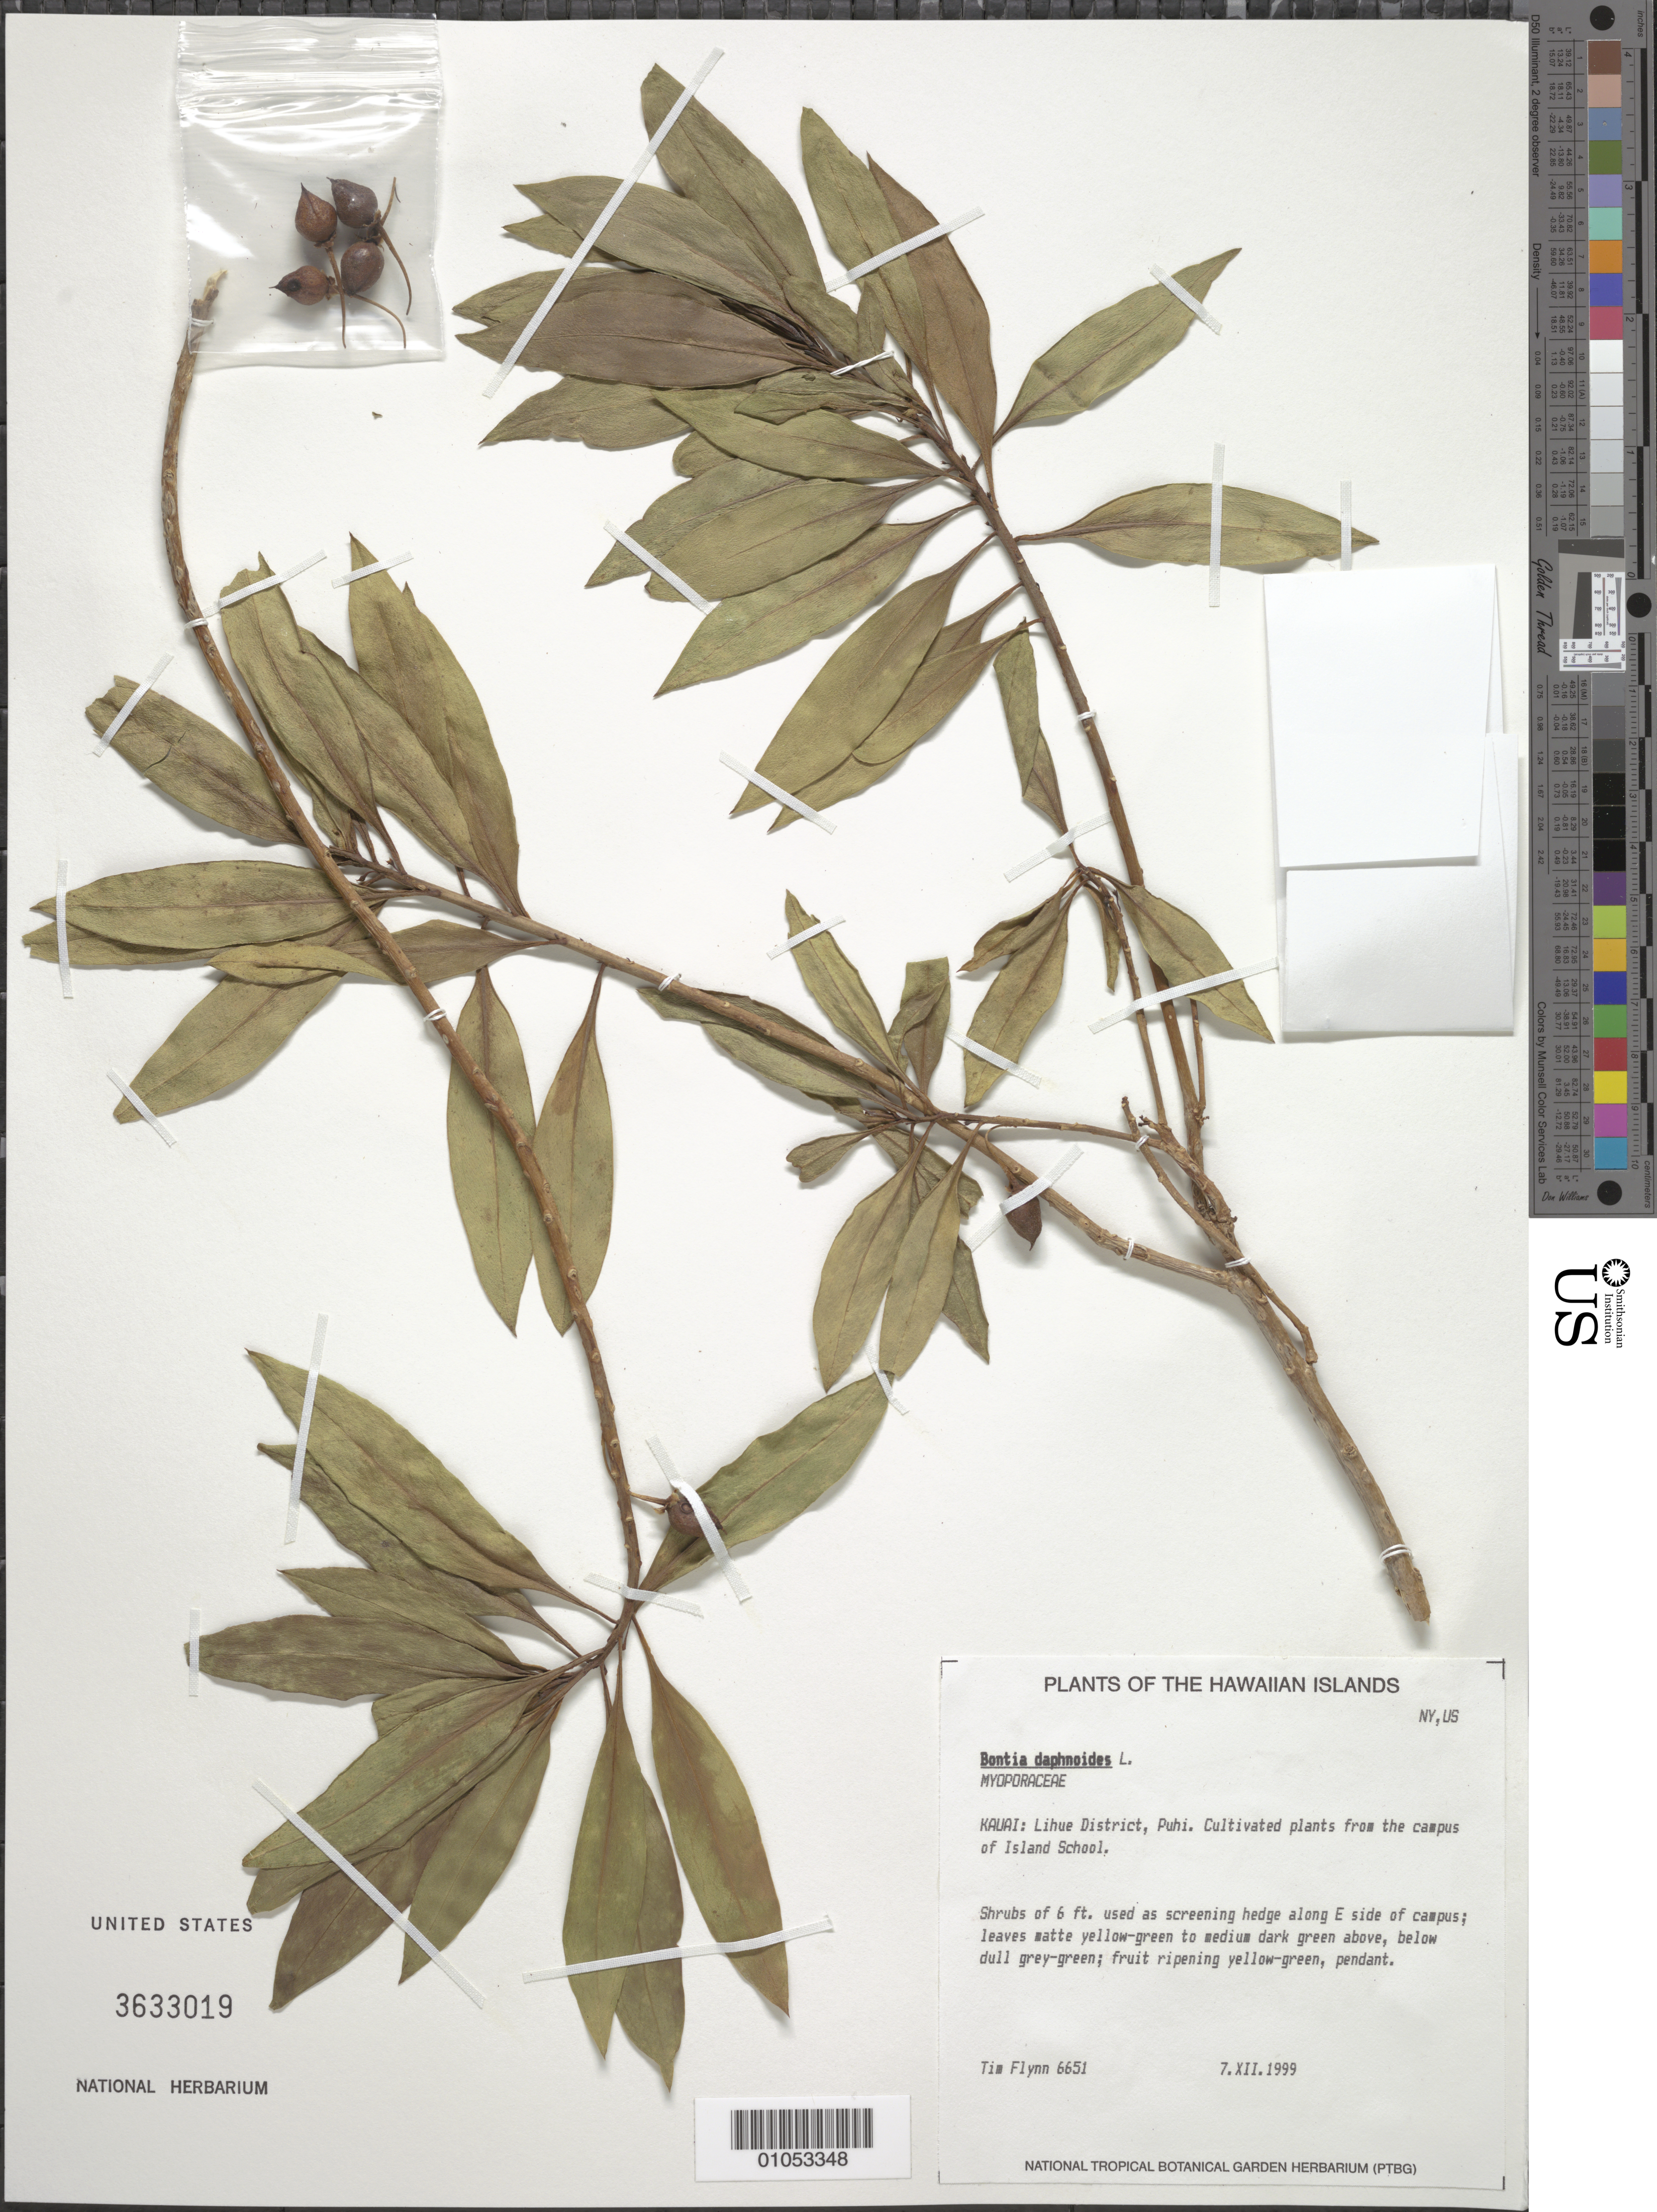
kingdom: Plantae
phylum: Tracheophyta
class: Magnoliopsida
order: Lamiales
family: Scrophulariaceae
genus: Bontia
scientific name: Bontia daphnoides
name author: L.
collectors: T. W. Flynn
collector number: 6651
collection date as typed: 7 Dec 1999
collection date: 1999-12-07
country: United States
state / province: Hawaii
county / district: Kauai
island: Kaua'i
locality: Lihue District, Puhi, campus of Island School.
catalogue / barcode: US 3633019